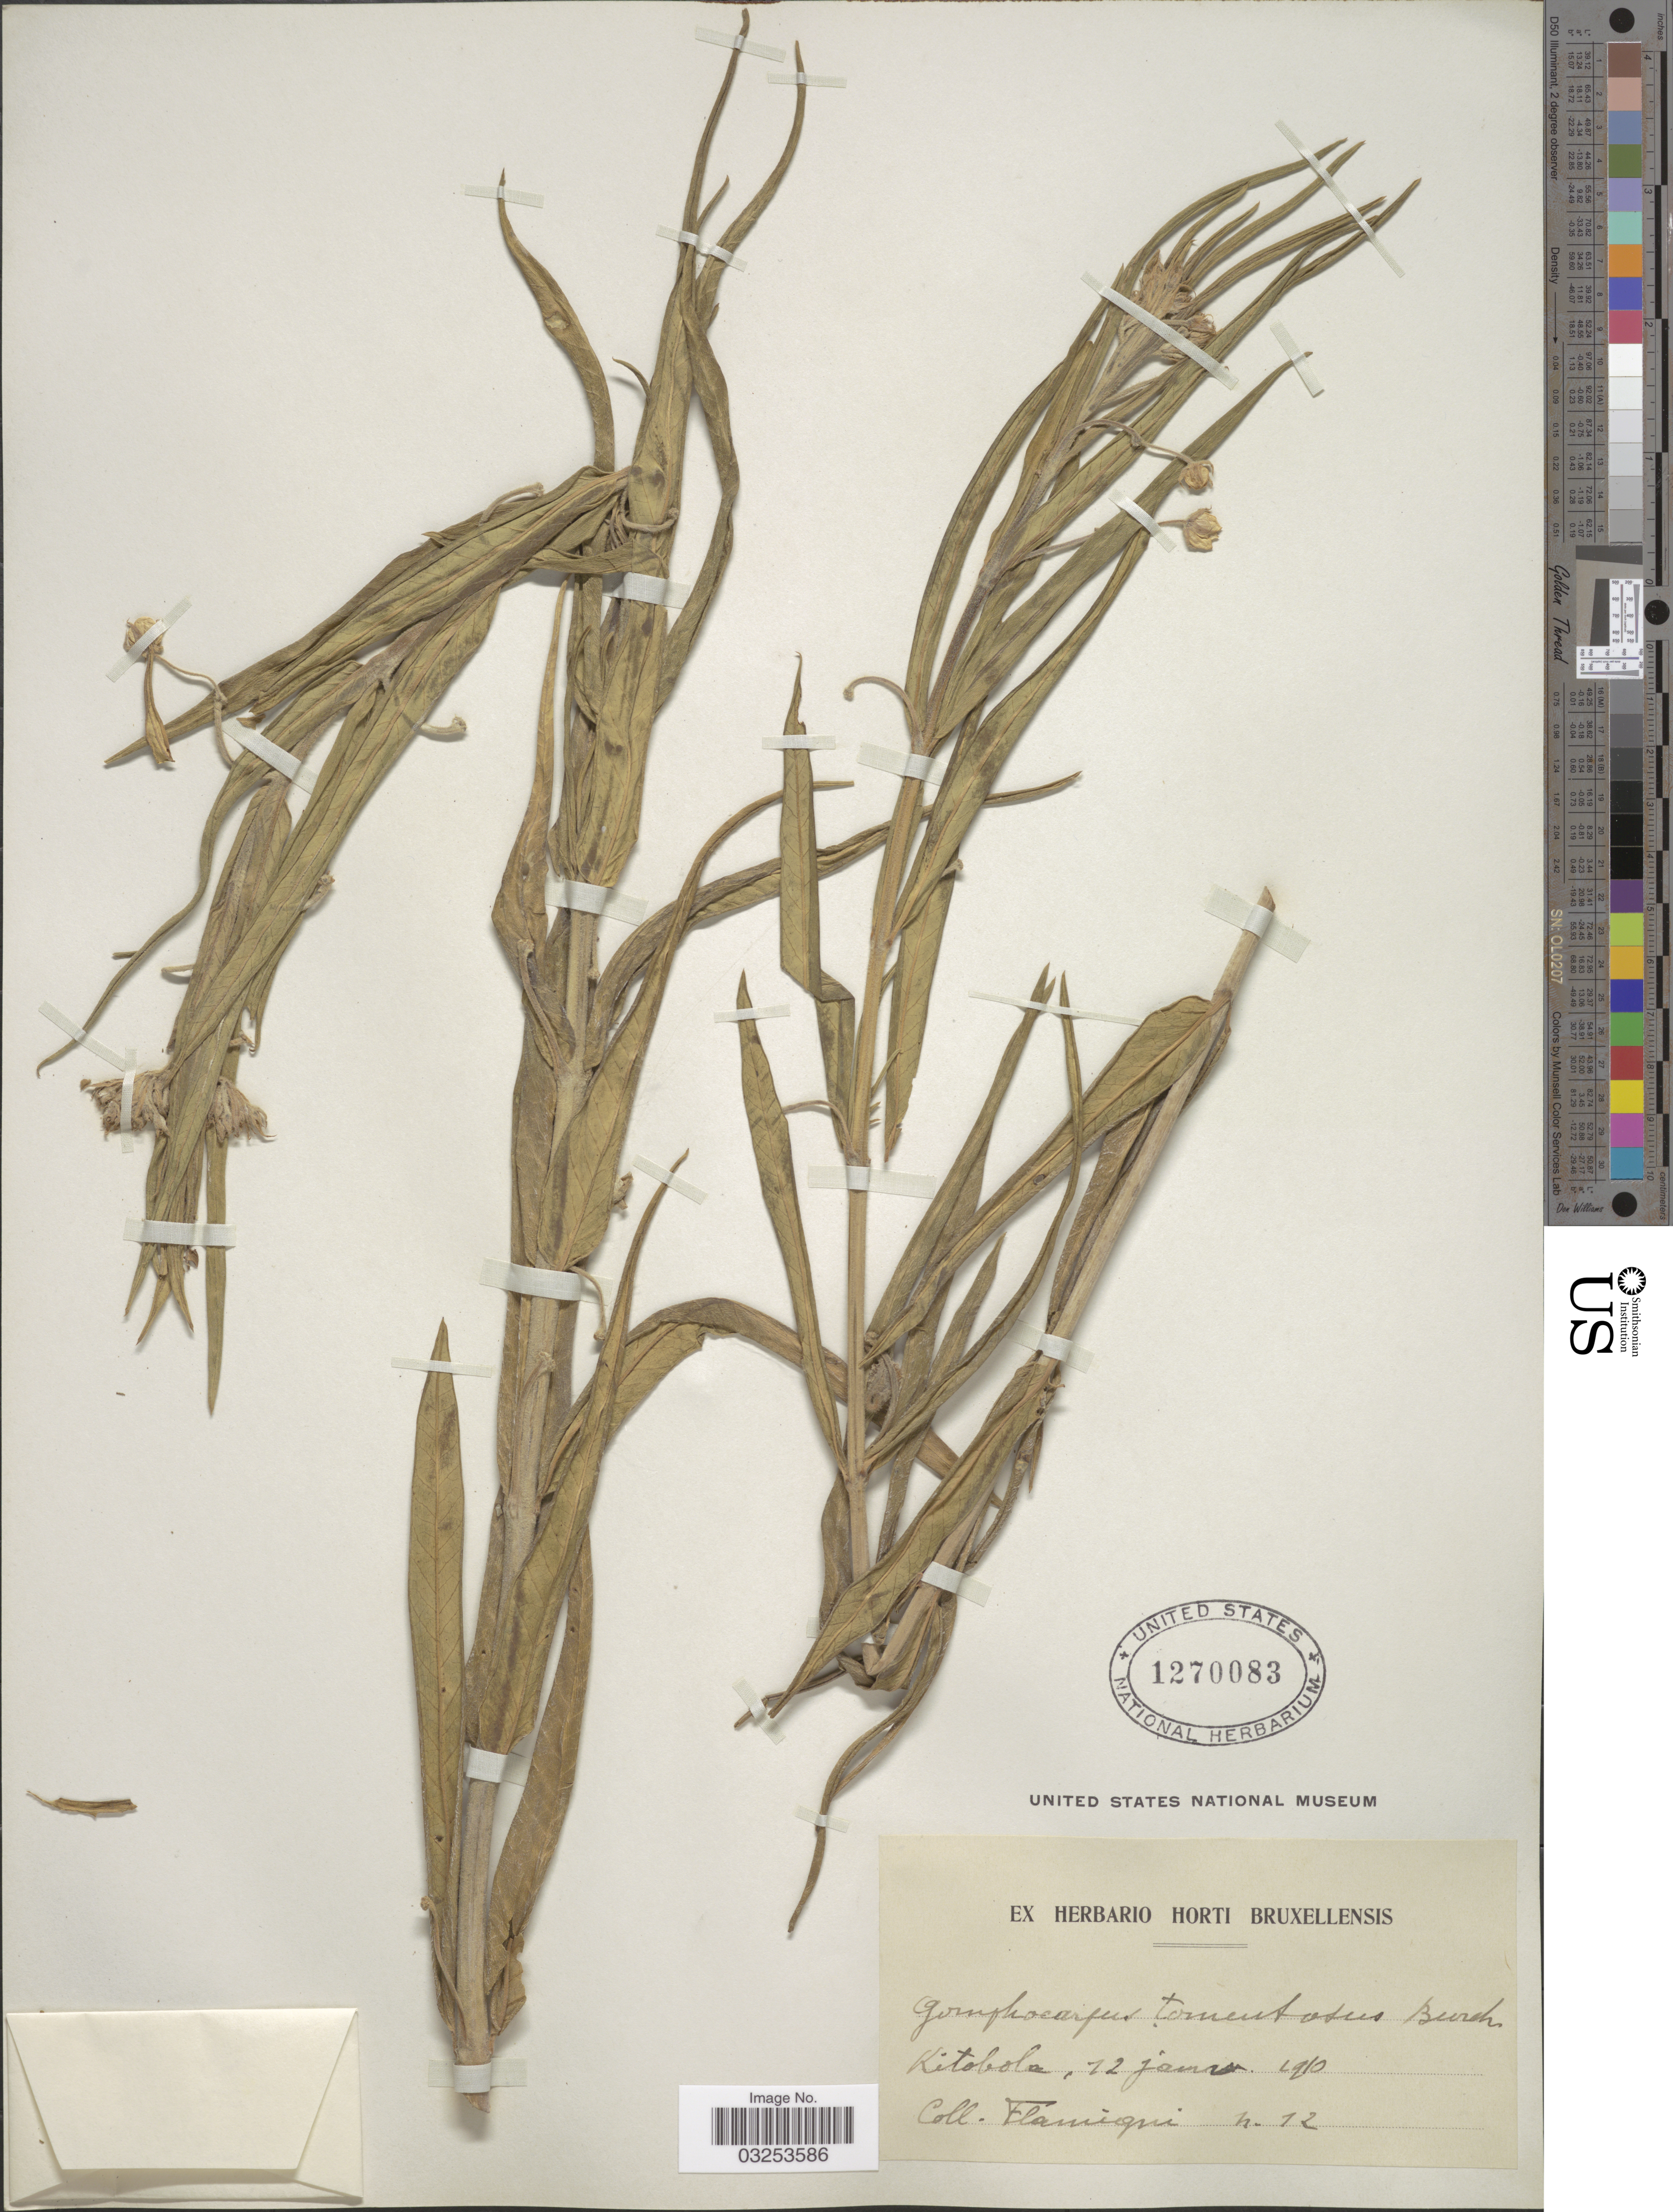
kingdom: Plantae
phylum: Tracheophyta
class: Magnoliopsida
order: Gentianales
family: Apocynaceae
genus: Gomphocarpus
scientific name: Gomphocarpus tomentosus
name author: Burch.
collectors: -. Flamingni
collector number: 12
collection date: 1910-01-12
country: Congo, Democratic Republic of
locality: Kitobola.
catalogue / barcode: US 1270083